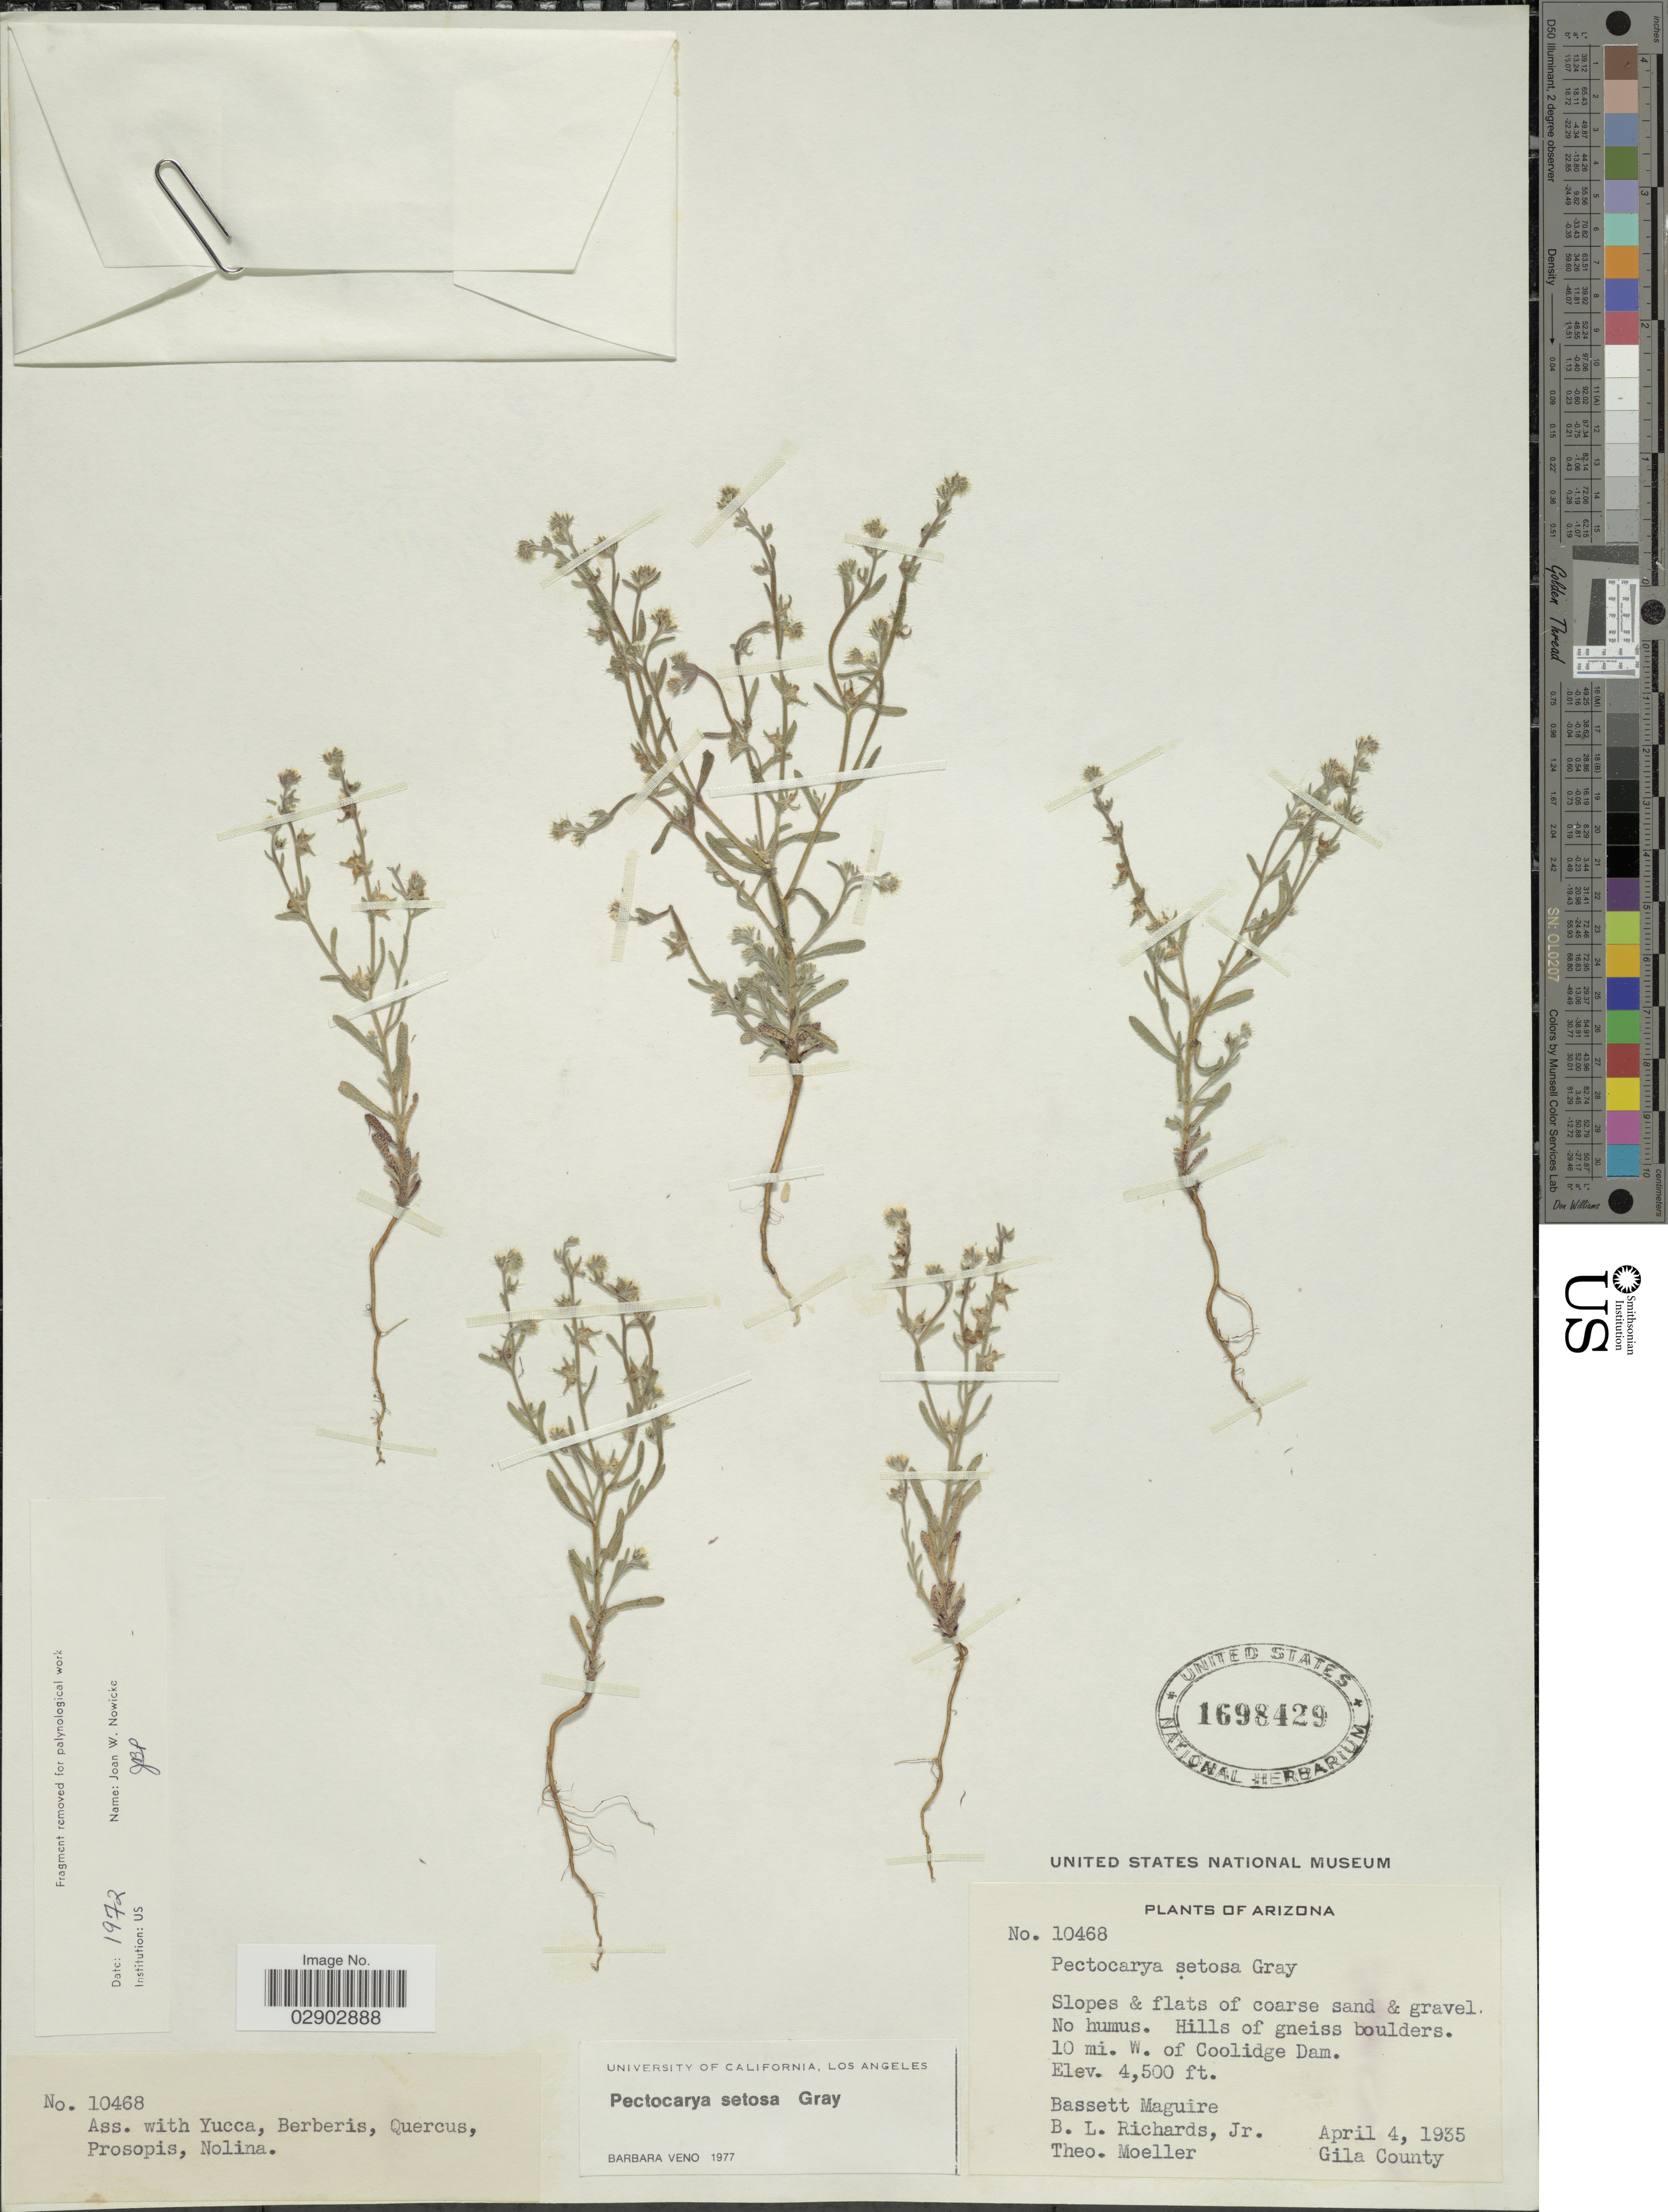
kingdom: Plantae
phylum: Tracheophyta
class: Magnoliopsida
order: Boraginales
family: Boraginaceae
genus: Pectocarya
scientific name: Pectocarya setosa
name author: A. Gray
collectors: B. Maguire, B. Richards & T. Moeller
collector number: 10468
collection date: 1935-04-04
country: United States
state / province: Arizona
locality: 10 mi. W. of Coolidge Dam.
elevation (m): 1372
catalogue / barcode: US 1698429